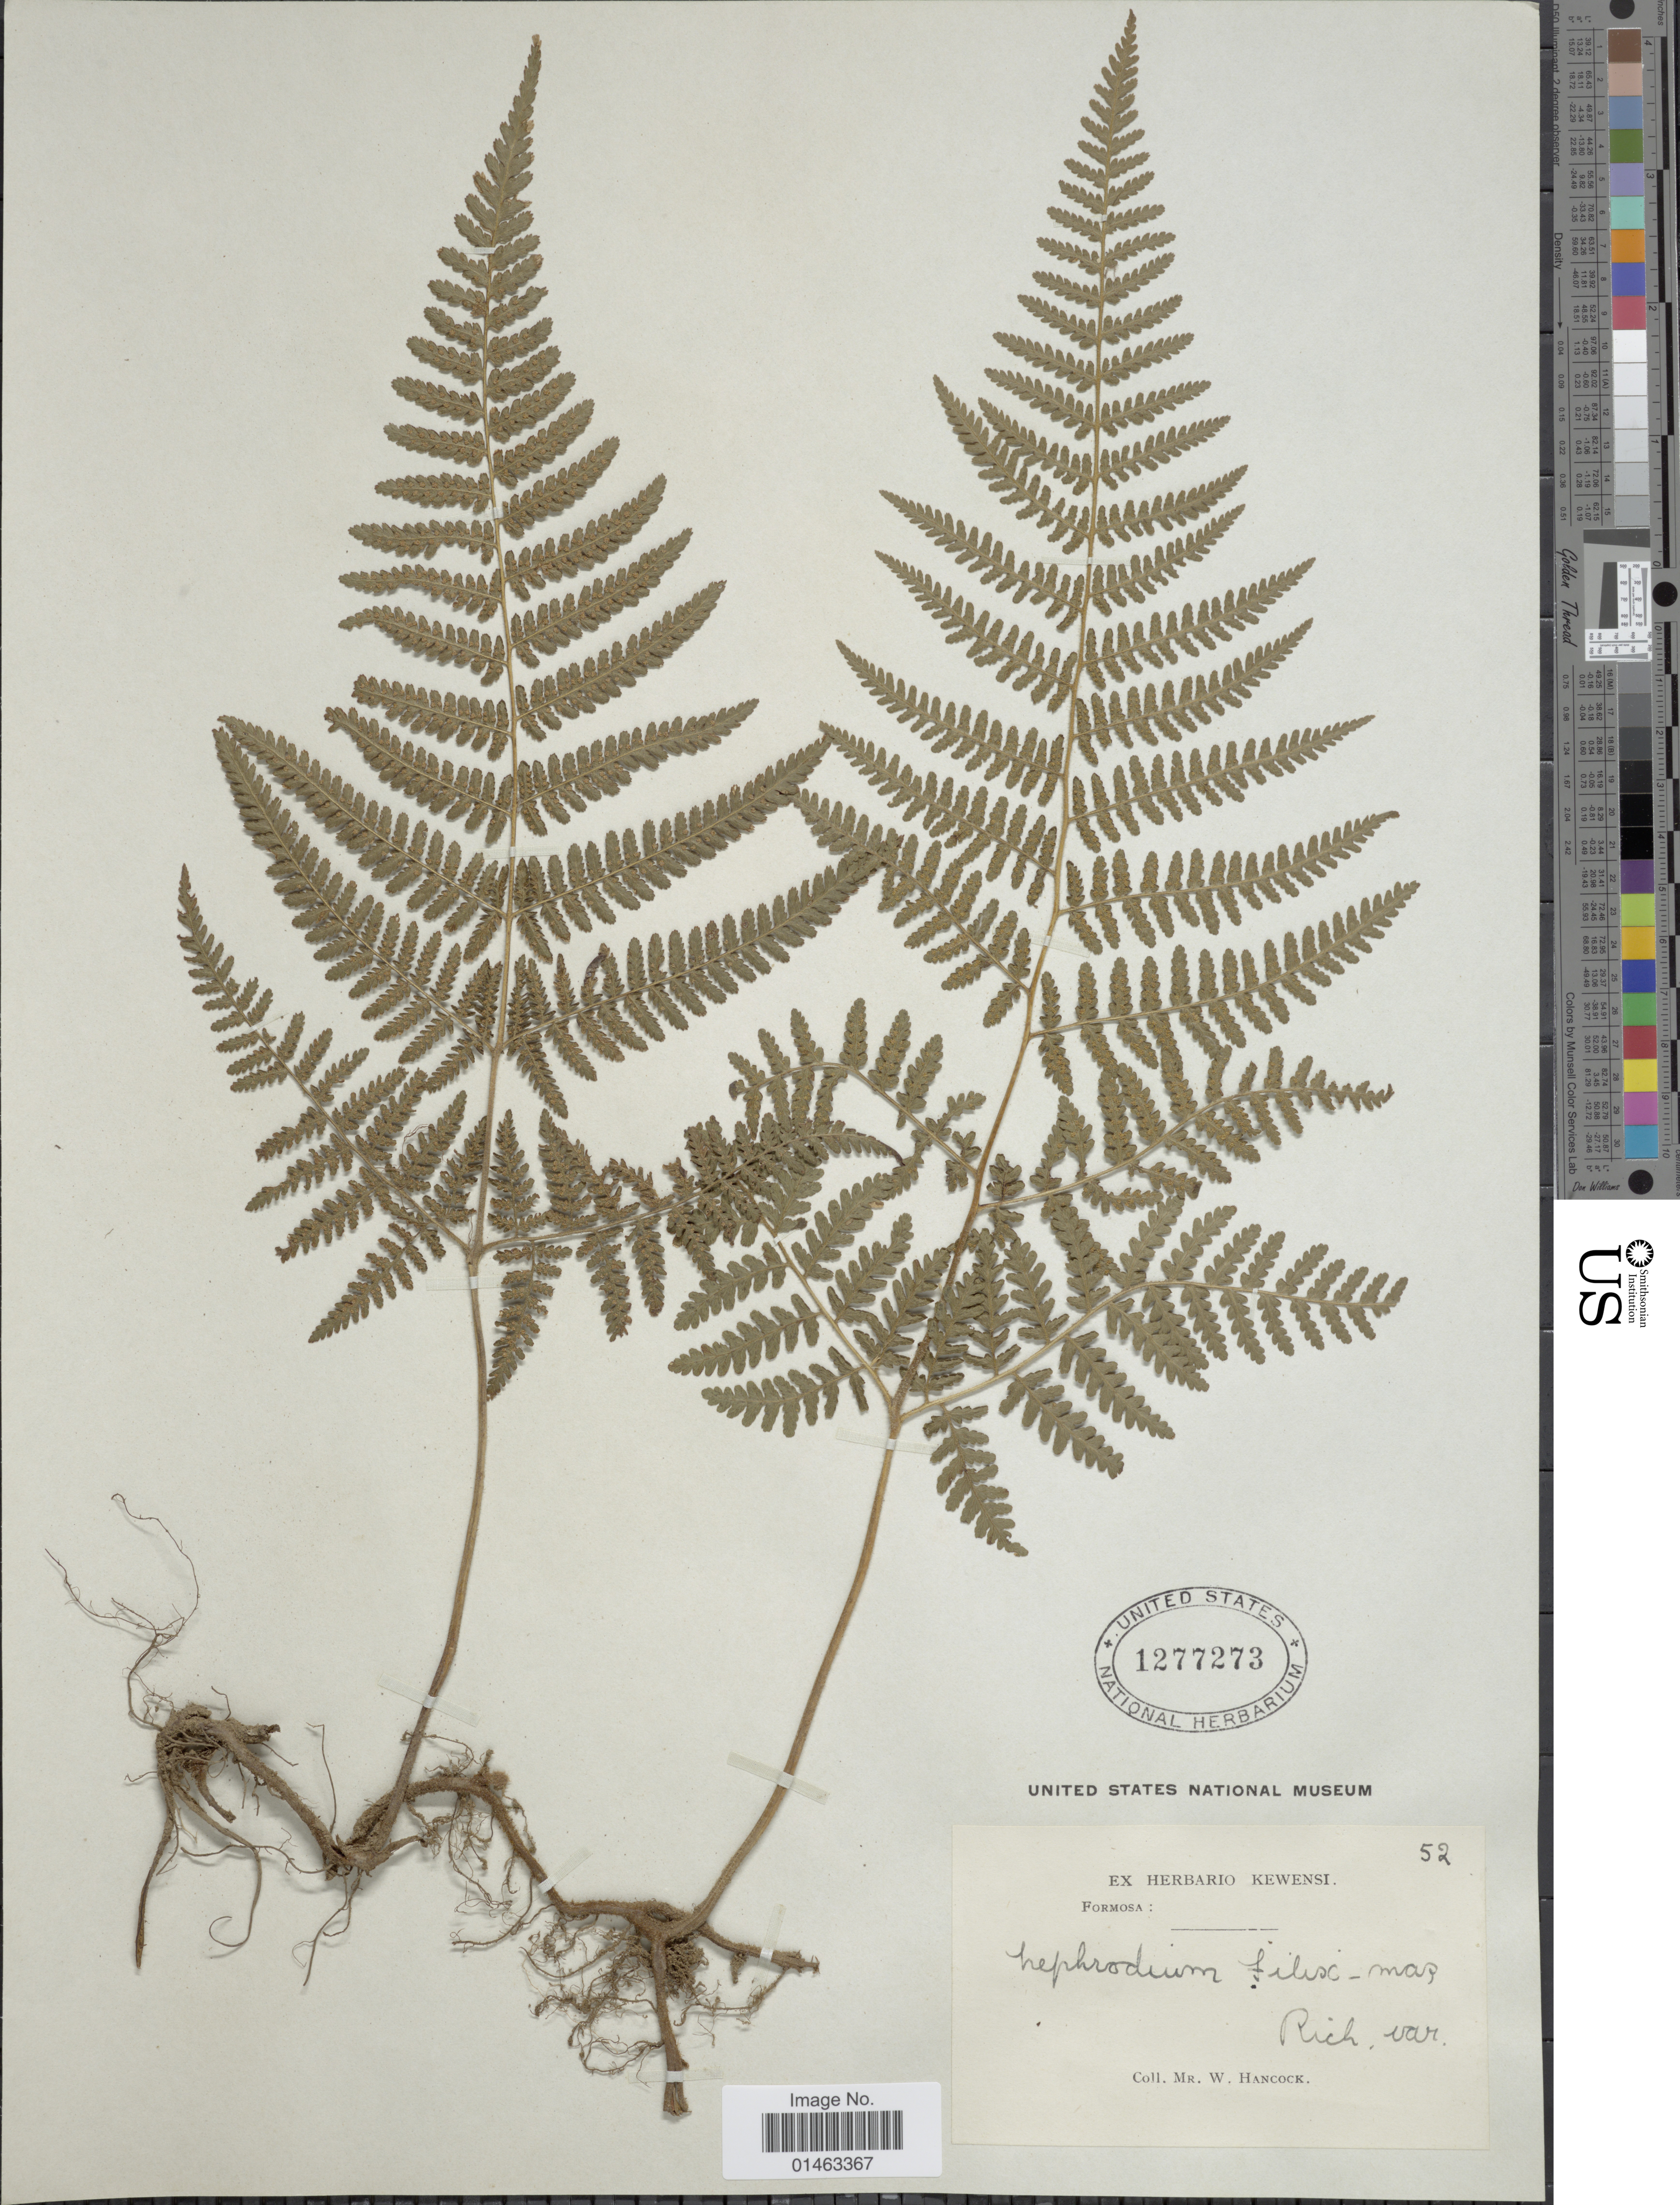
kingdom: Plantae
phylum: Tracheophyta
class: Polypodiopsida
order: Polypodiales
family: Dennstaedtiaceae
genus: Hypolepis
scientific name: Hypolepis sp.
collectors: W. Hancock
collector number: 52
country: Taiwan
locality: Formosa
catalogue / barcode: US 1277273